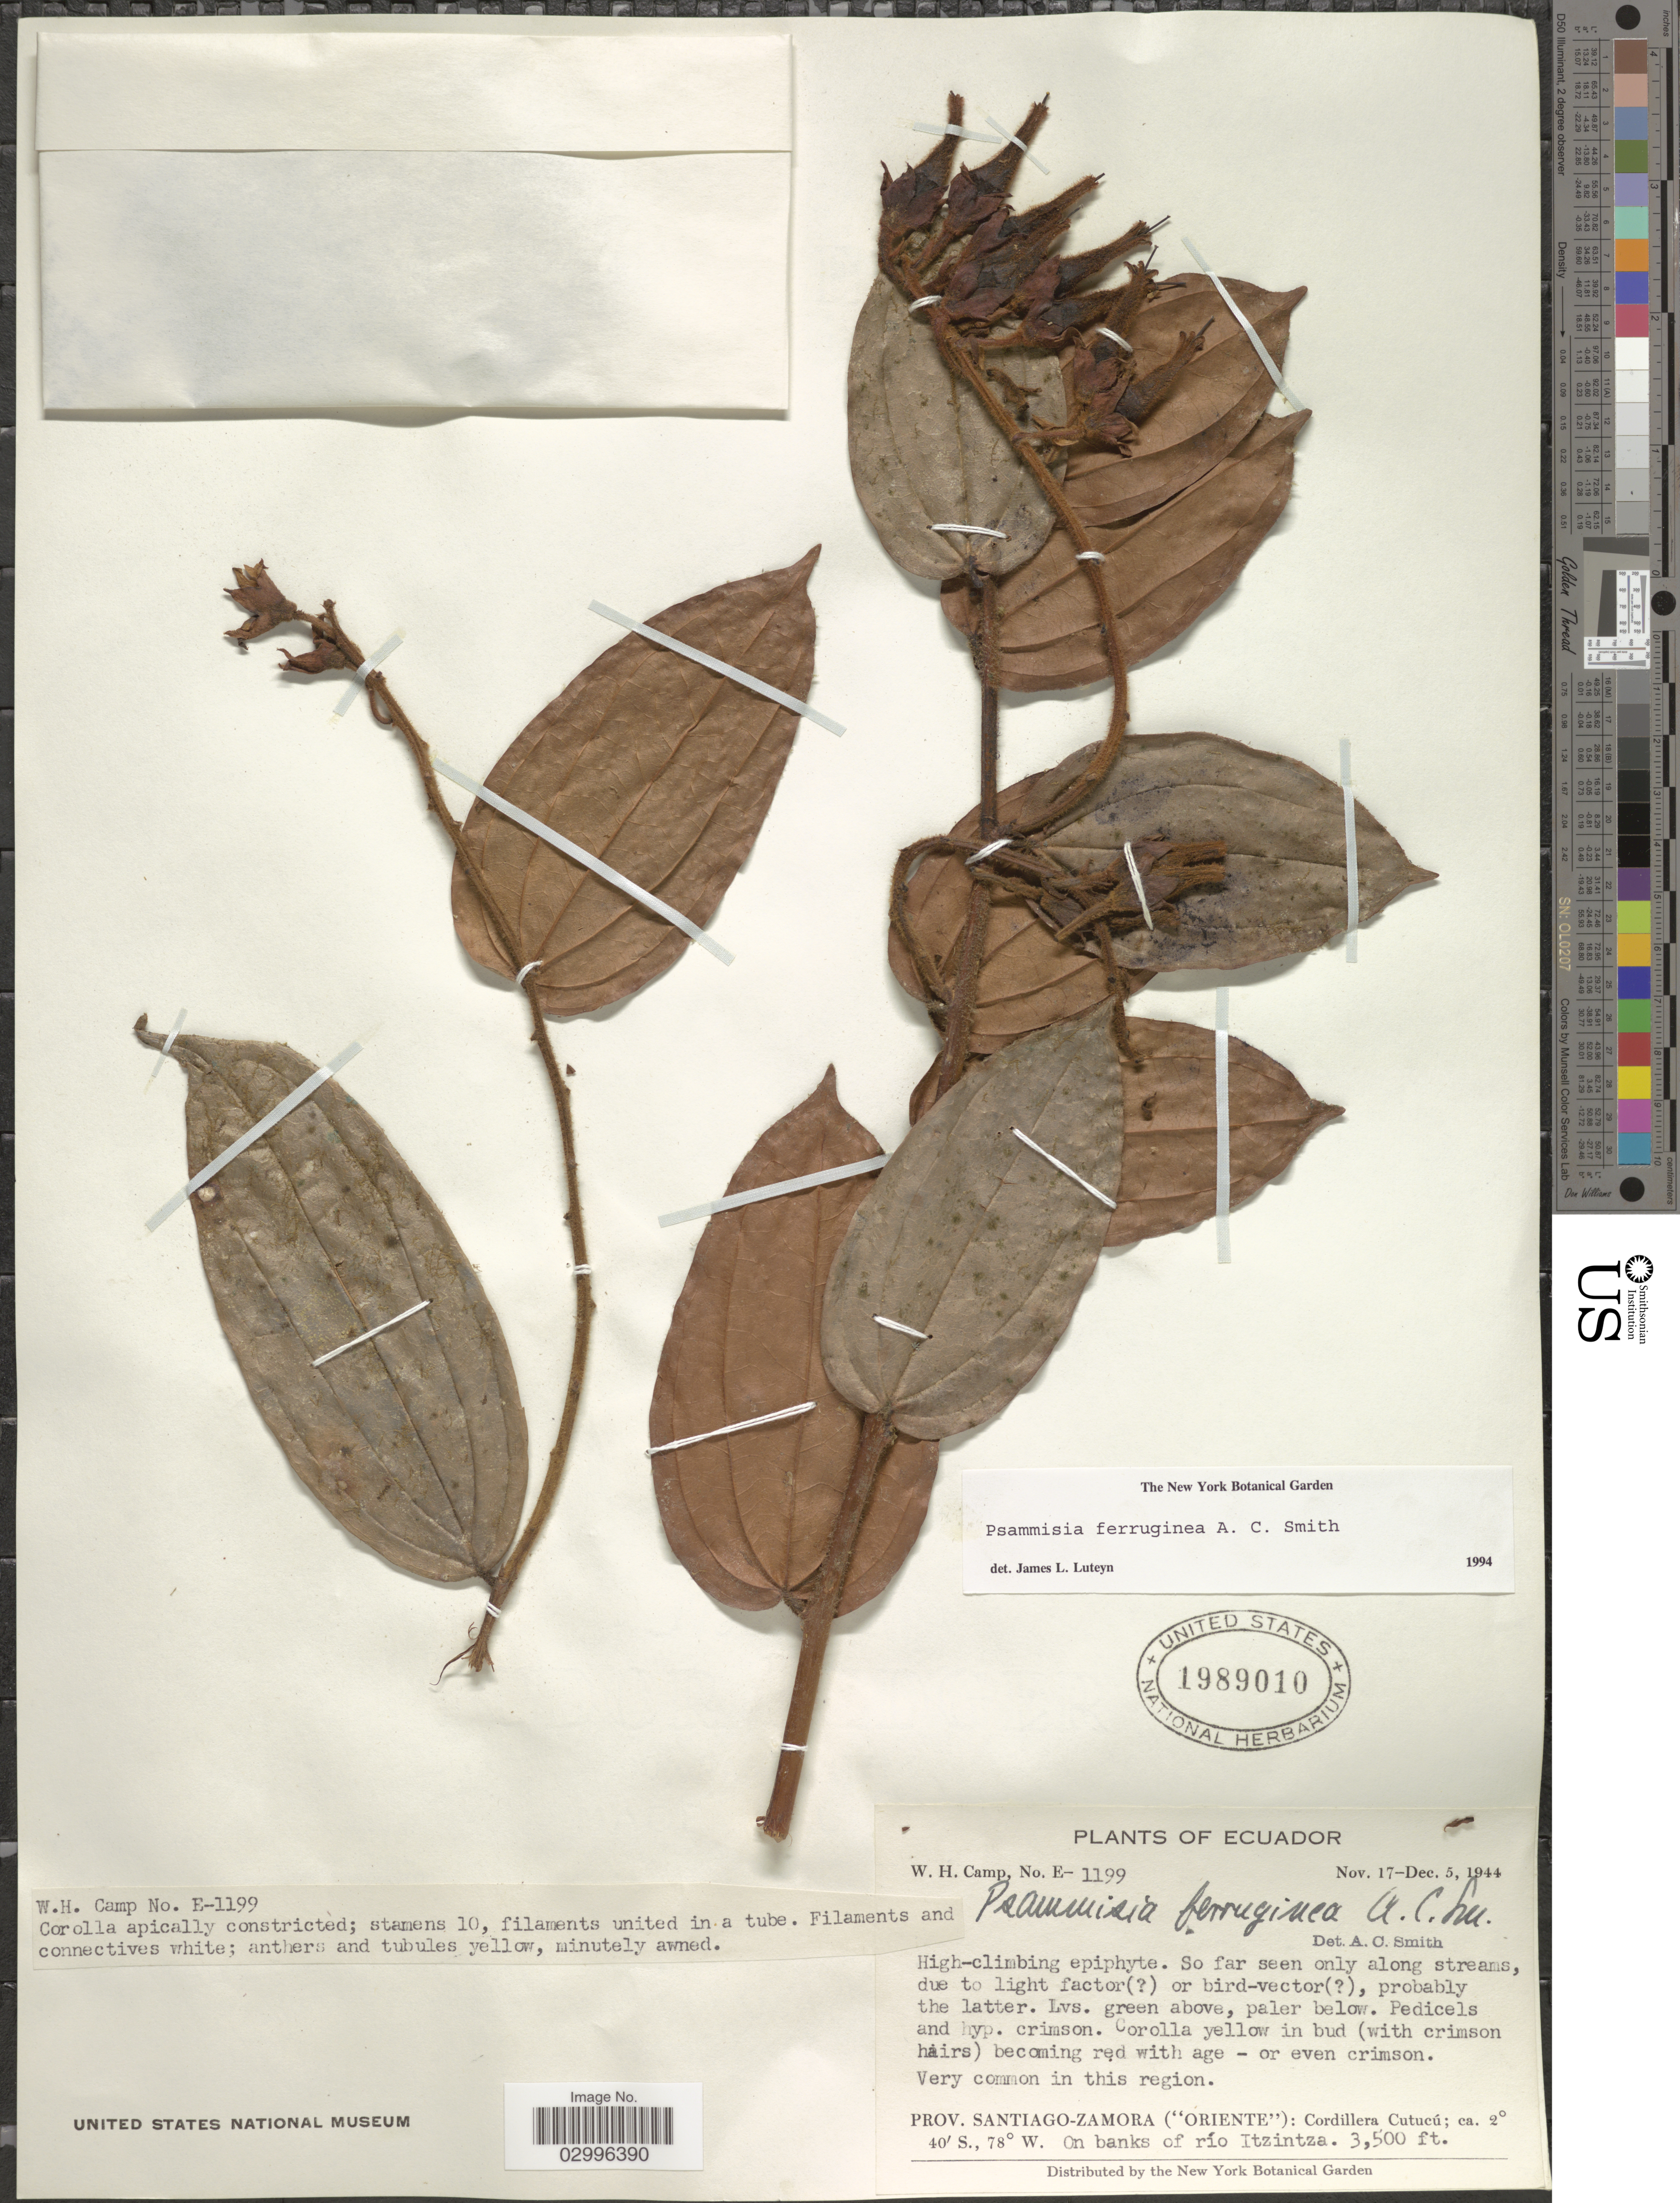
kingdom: Plantae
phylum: Tracheophyta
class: Magnoliopsida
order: Ericales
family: Ericaceae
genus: Psammisia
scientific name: Psammisia ferruginea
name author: A.C. Sm.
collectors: W. H. Camp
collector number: E-1199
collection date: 1944-11-17/1944-12-05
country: Ecuador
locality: Prov. Santiago-Zamora ("Oriente"): Cordillera Cutucú. On banks of río Itzintza.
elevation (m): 1067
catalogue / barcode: US 1989010